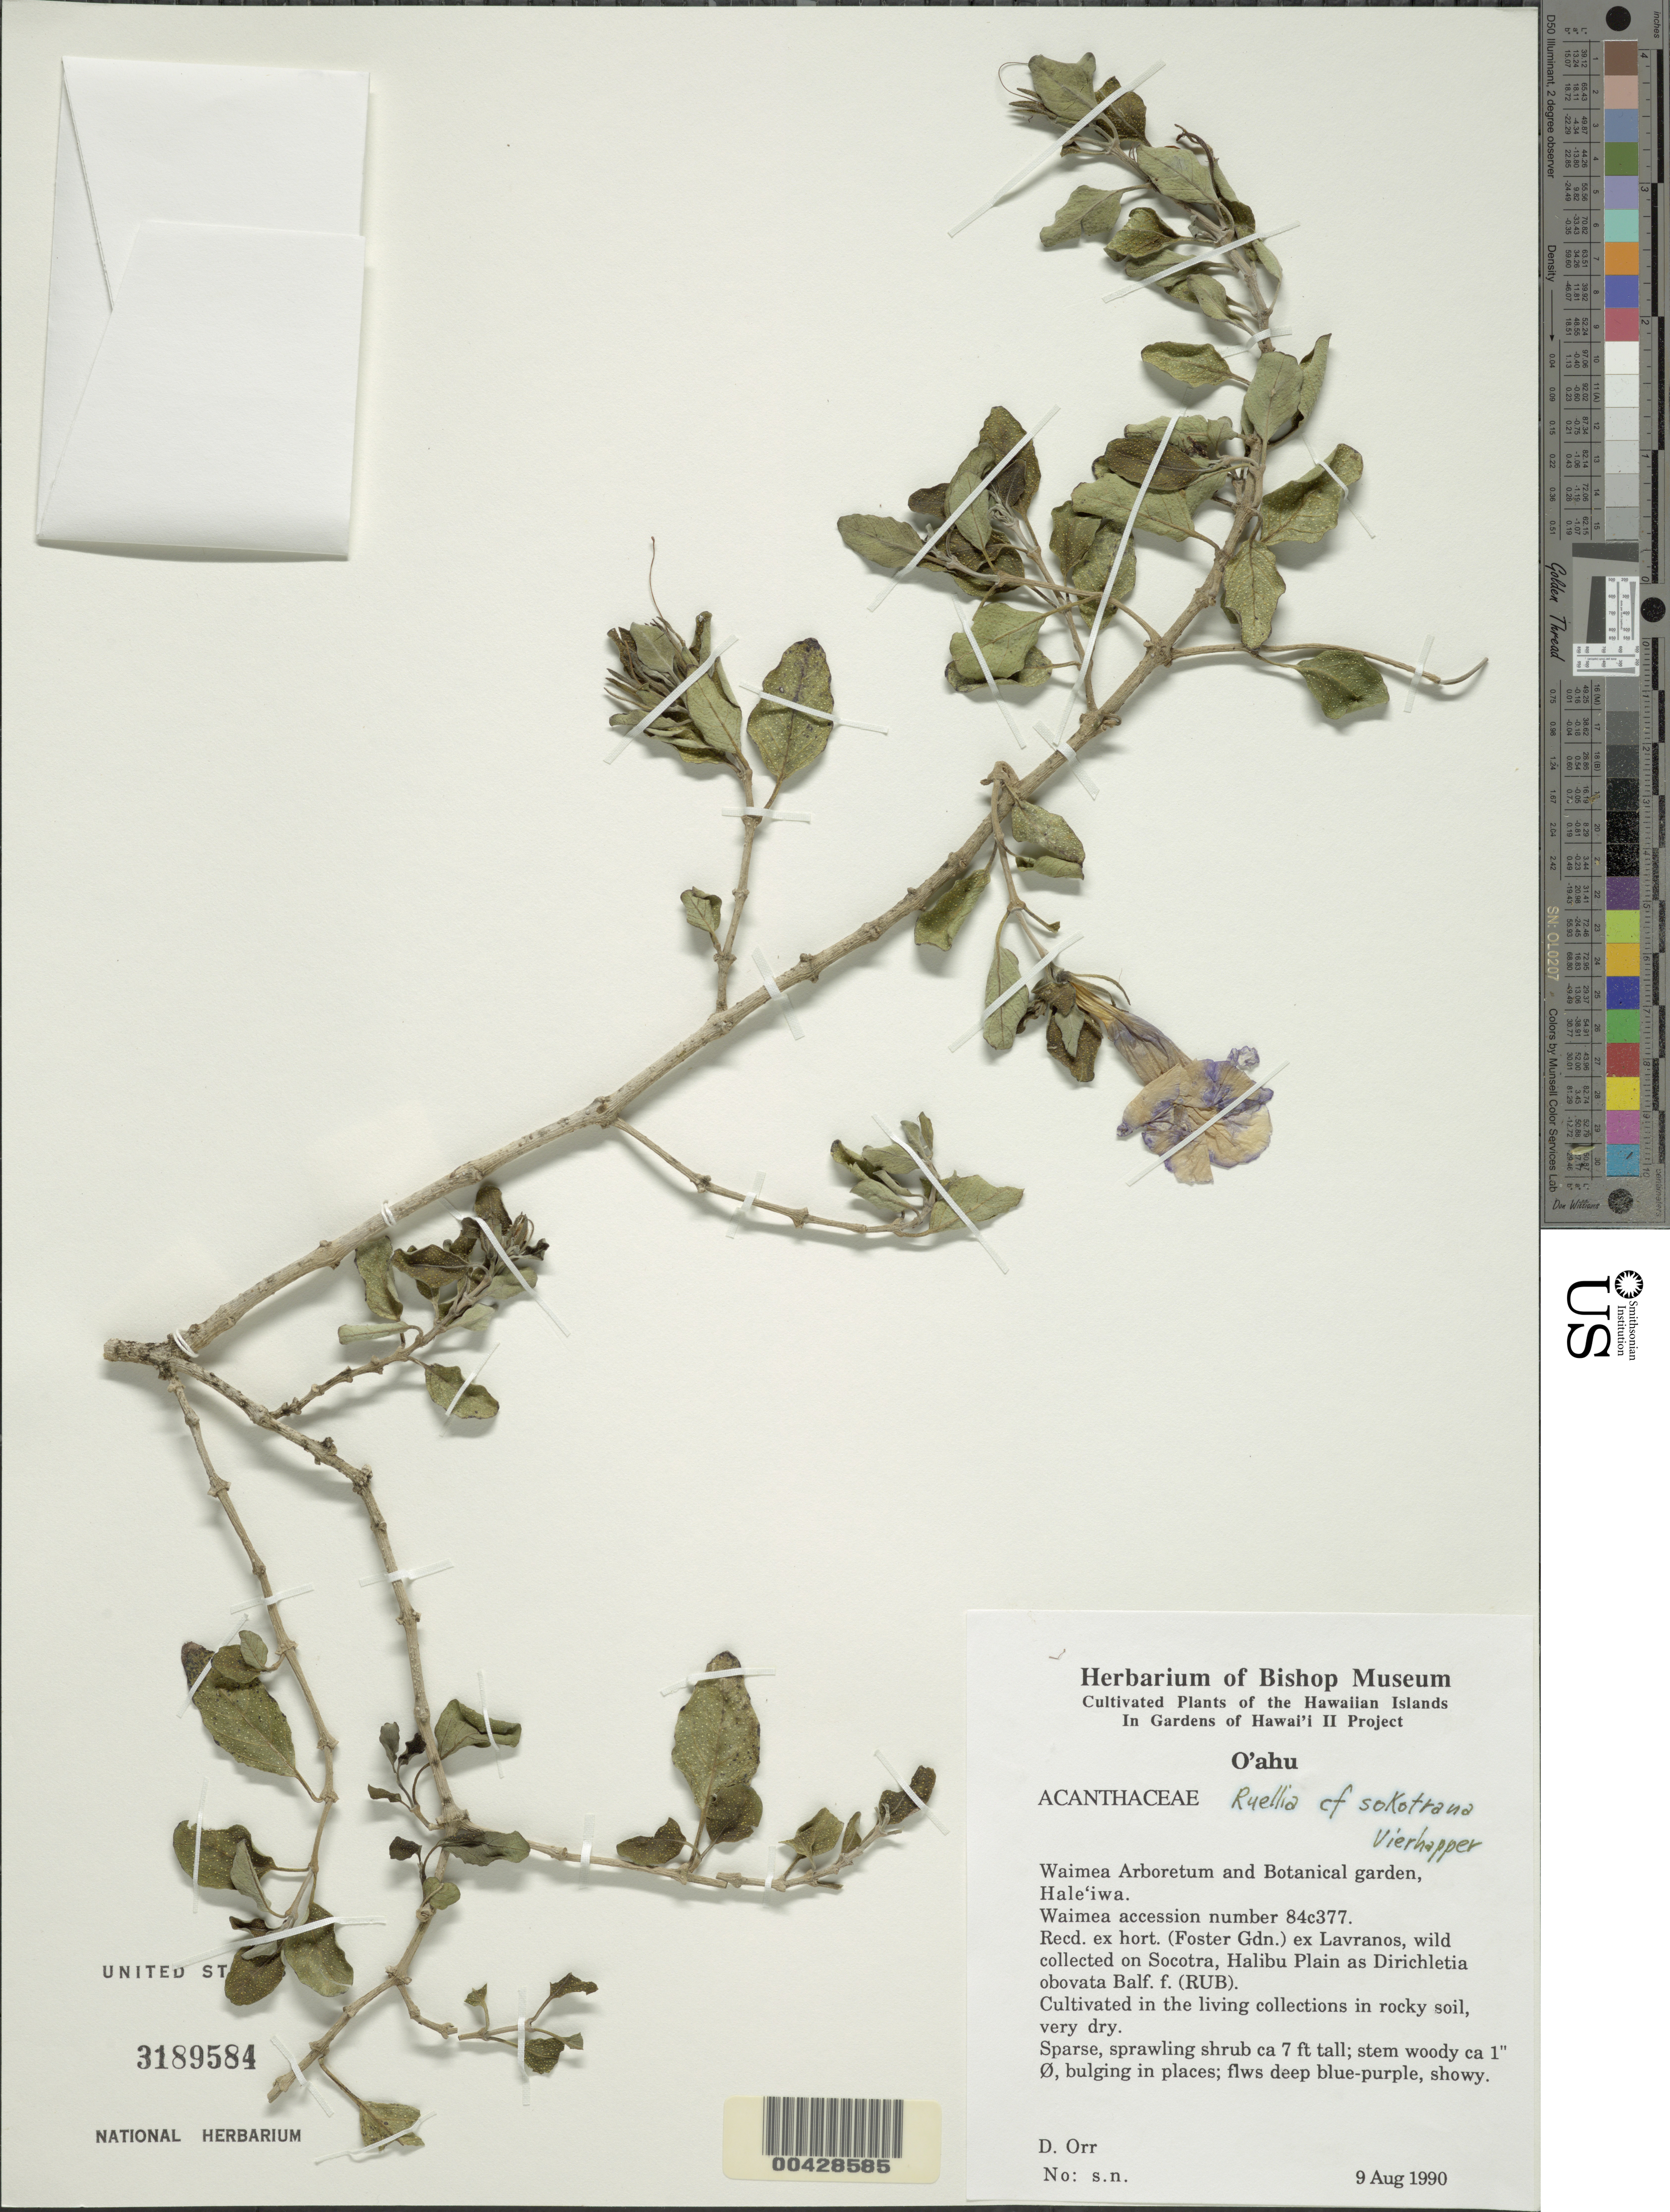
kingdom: Plantae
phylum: Tracheophyta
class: Magnoliopsida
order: Lamiales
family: Acanthaceae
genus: Ruellia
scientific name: Ruellia socotrana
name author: Vierh.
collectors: D. Orr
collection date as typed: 9 Aug 1990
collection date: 1990-08-09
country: United States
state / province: Hawaii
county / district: Honolulu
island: Oahu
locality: Waimea Arboretum and Botanical garden, Haleiwa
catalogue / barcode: US 3189584